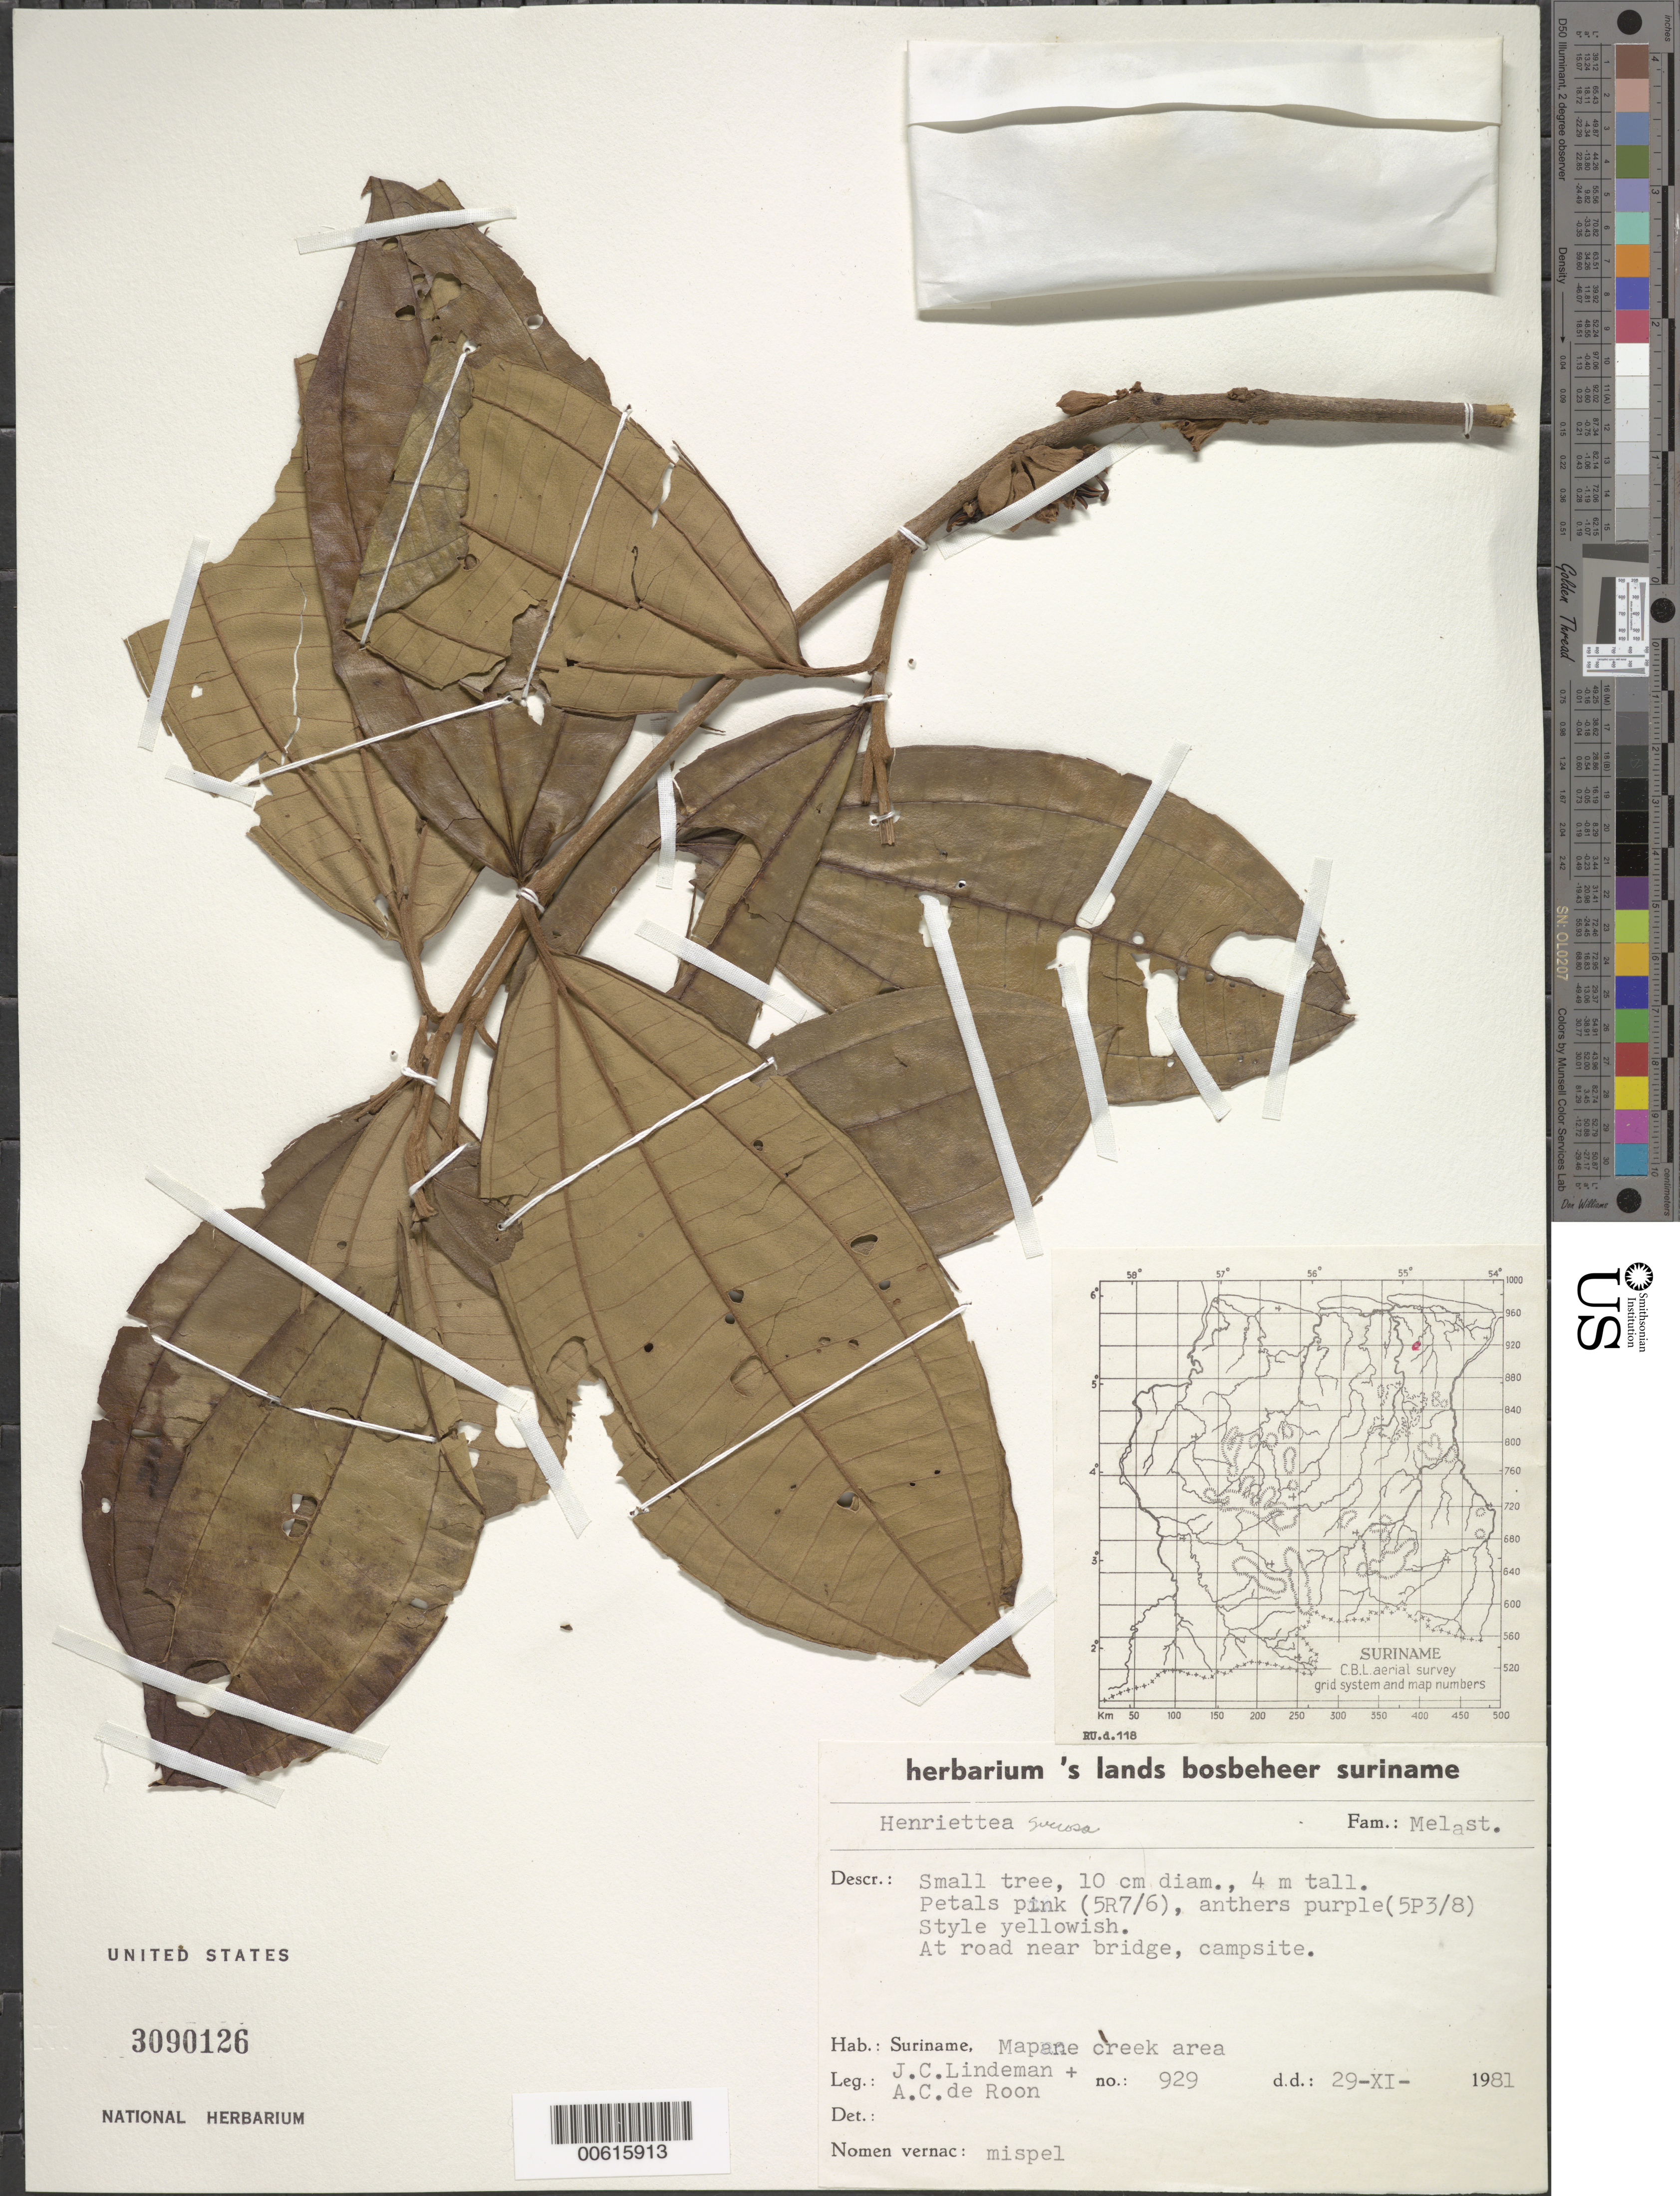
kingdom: Plantae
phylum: Tracheophyta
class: Magnoliopsida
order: Myrtales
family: Melastomataceae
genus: Henriettea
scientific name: Henriettea succosa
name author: (Aubl.) DC.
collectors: J. C. Lindeman & A. de Roon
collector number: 81 929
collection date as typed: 29-Nov-81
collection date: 1981-11-29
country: Suriname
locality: Mapane creek area; at road near bridge, campsite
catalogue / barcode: US 3090126